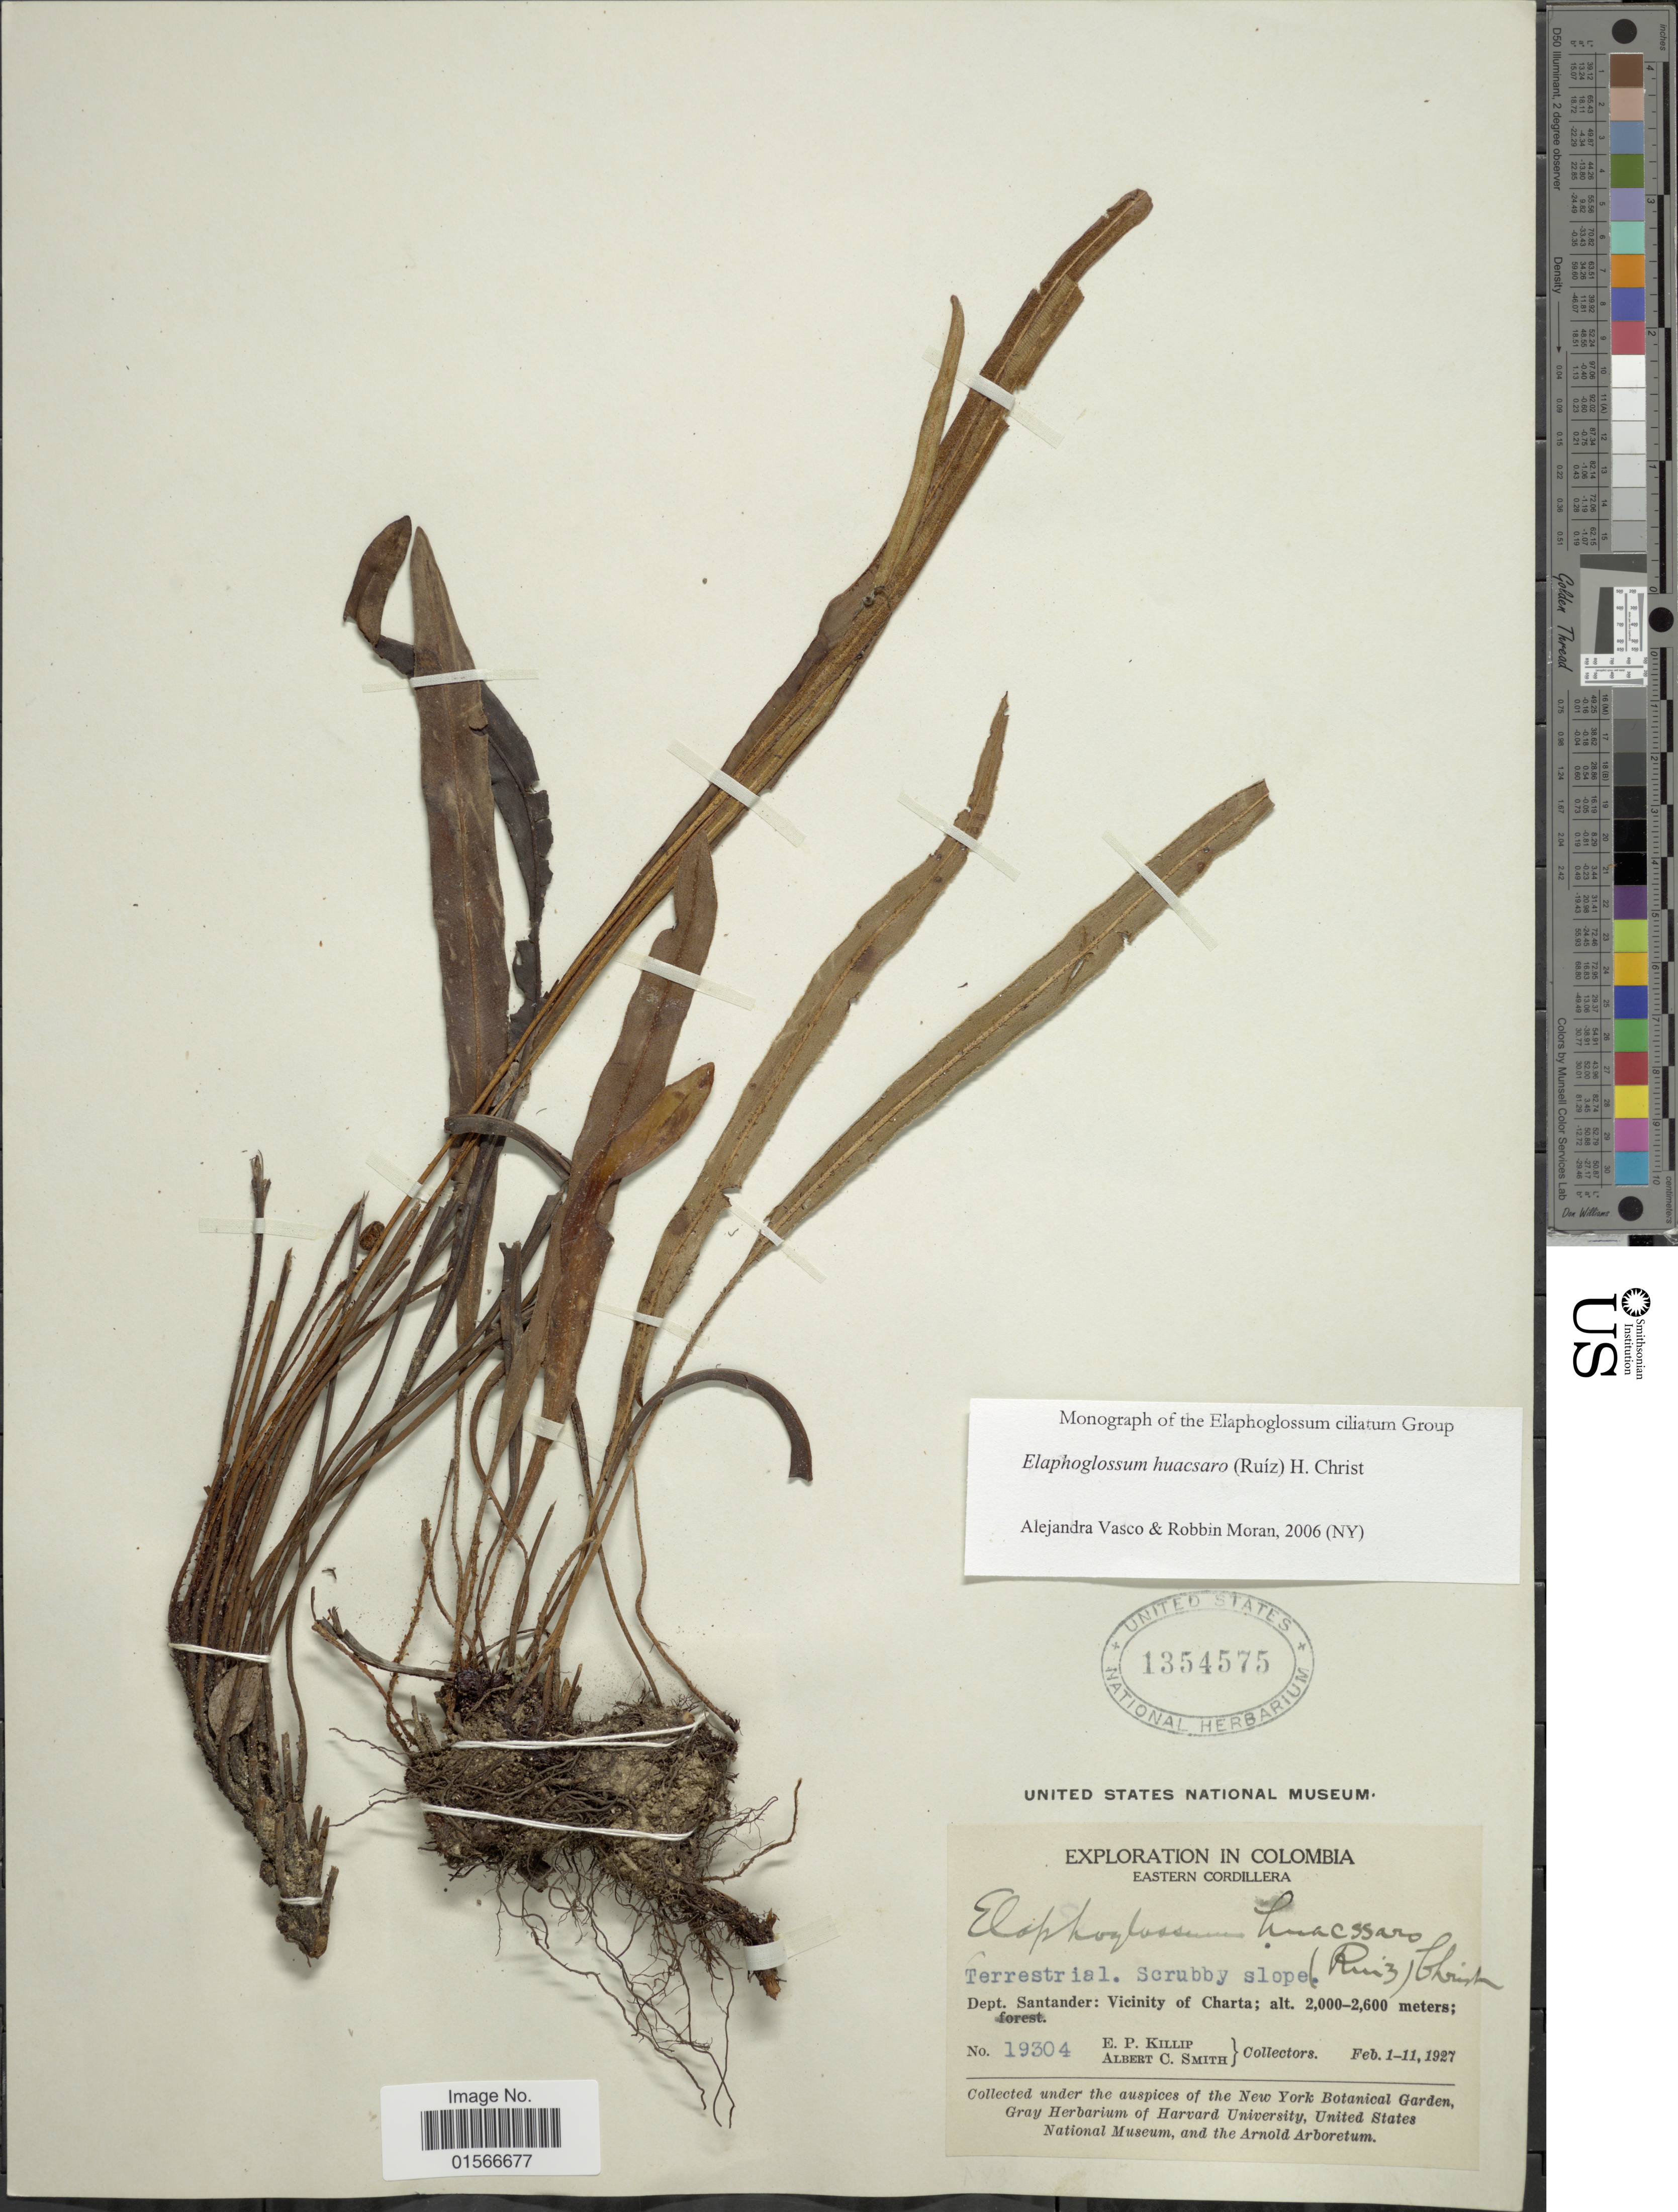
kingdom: Plantae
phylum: Tracheophyta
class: Polypodiopsida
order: Polypodiales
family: Dryopteridaceae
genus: Elaphoglossum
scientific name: Elaphoglossum huacsaro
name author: (Ruiz) Christ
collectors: E. P. Killip & A. C. Smith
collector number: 19304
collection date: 1927-02-01/1927-02-11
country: Colombia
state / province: Santander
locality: Eastern Cordillera, Dept. Santander: Vicinity of Charta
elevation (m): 2000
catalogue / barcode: US 1354575